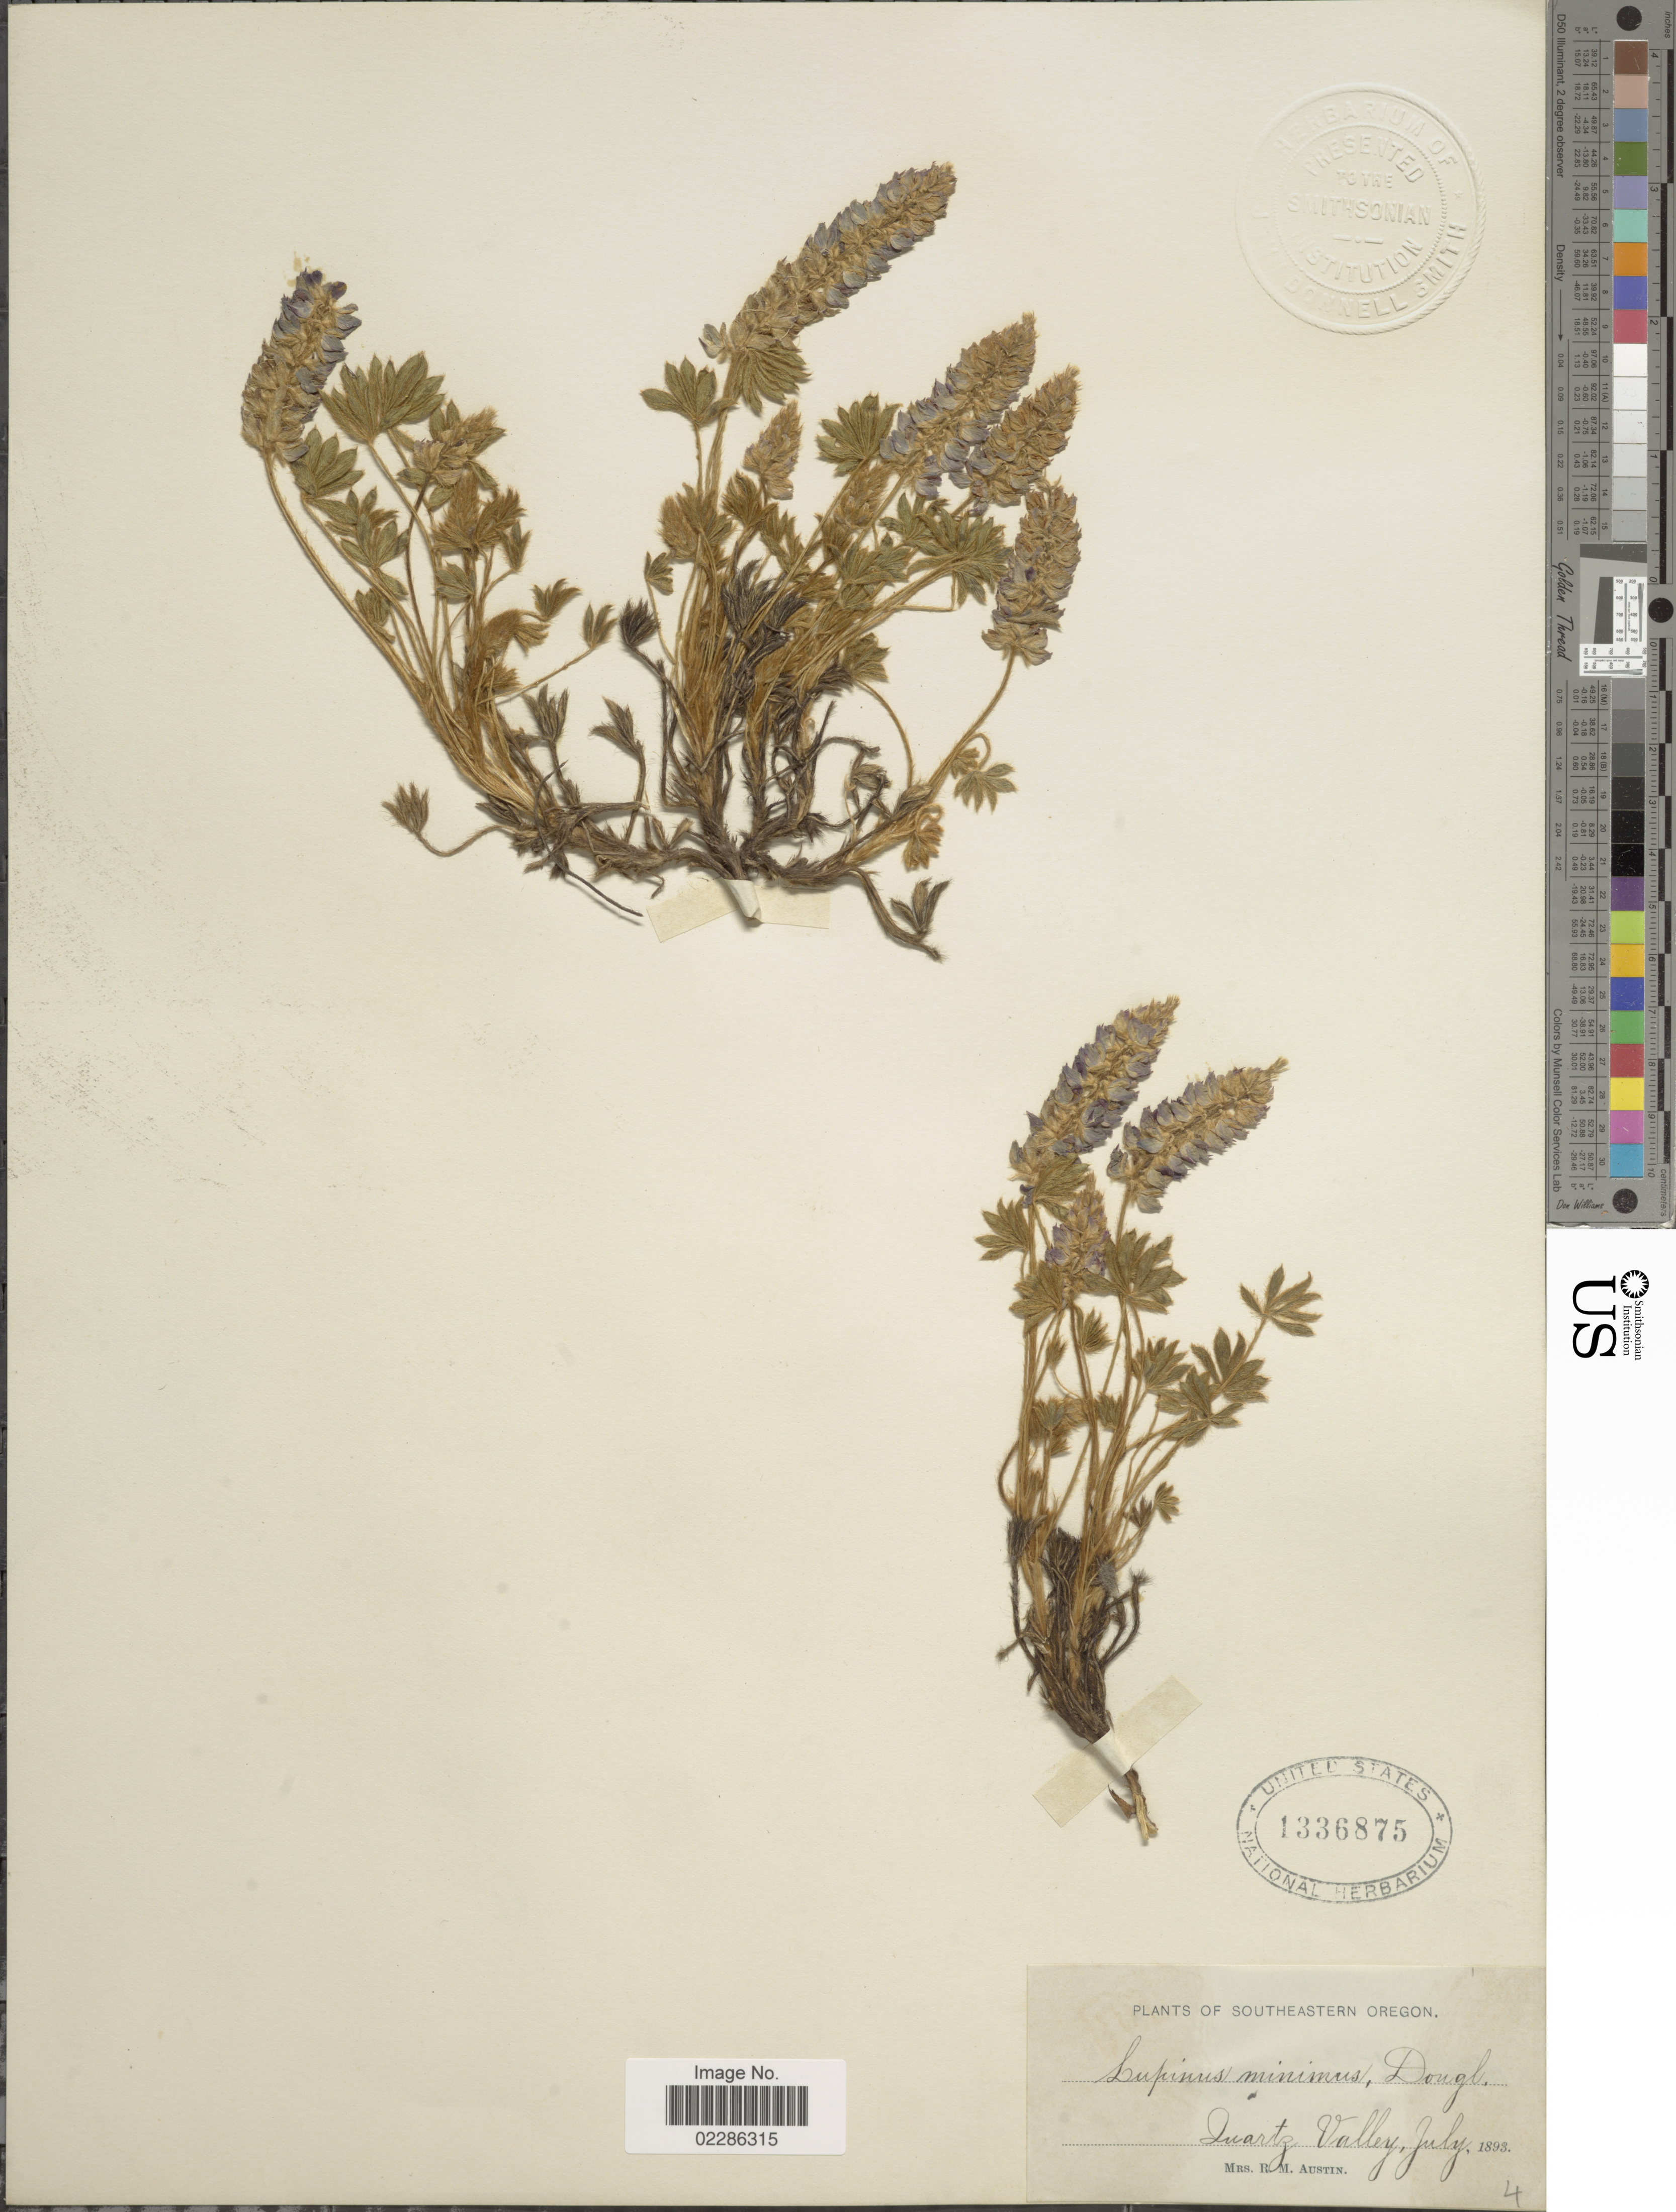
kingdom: Plantae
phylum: Tracheophyta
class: Magnoliopsida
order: Fabales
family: Fabaceae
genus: Lupinus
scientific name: Lupinus minimus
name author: Douglas ex G. Don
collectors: R. Austin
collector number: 4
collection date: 1893-07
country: United States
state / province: Oregon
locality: Southeastern Oregon, Quartz Valley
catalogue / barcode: US 1336875